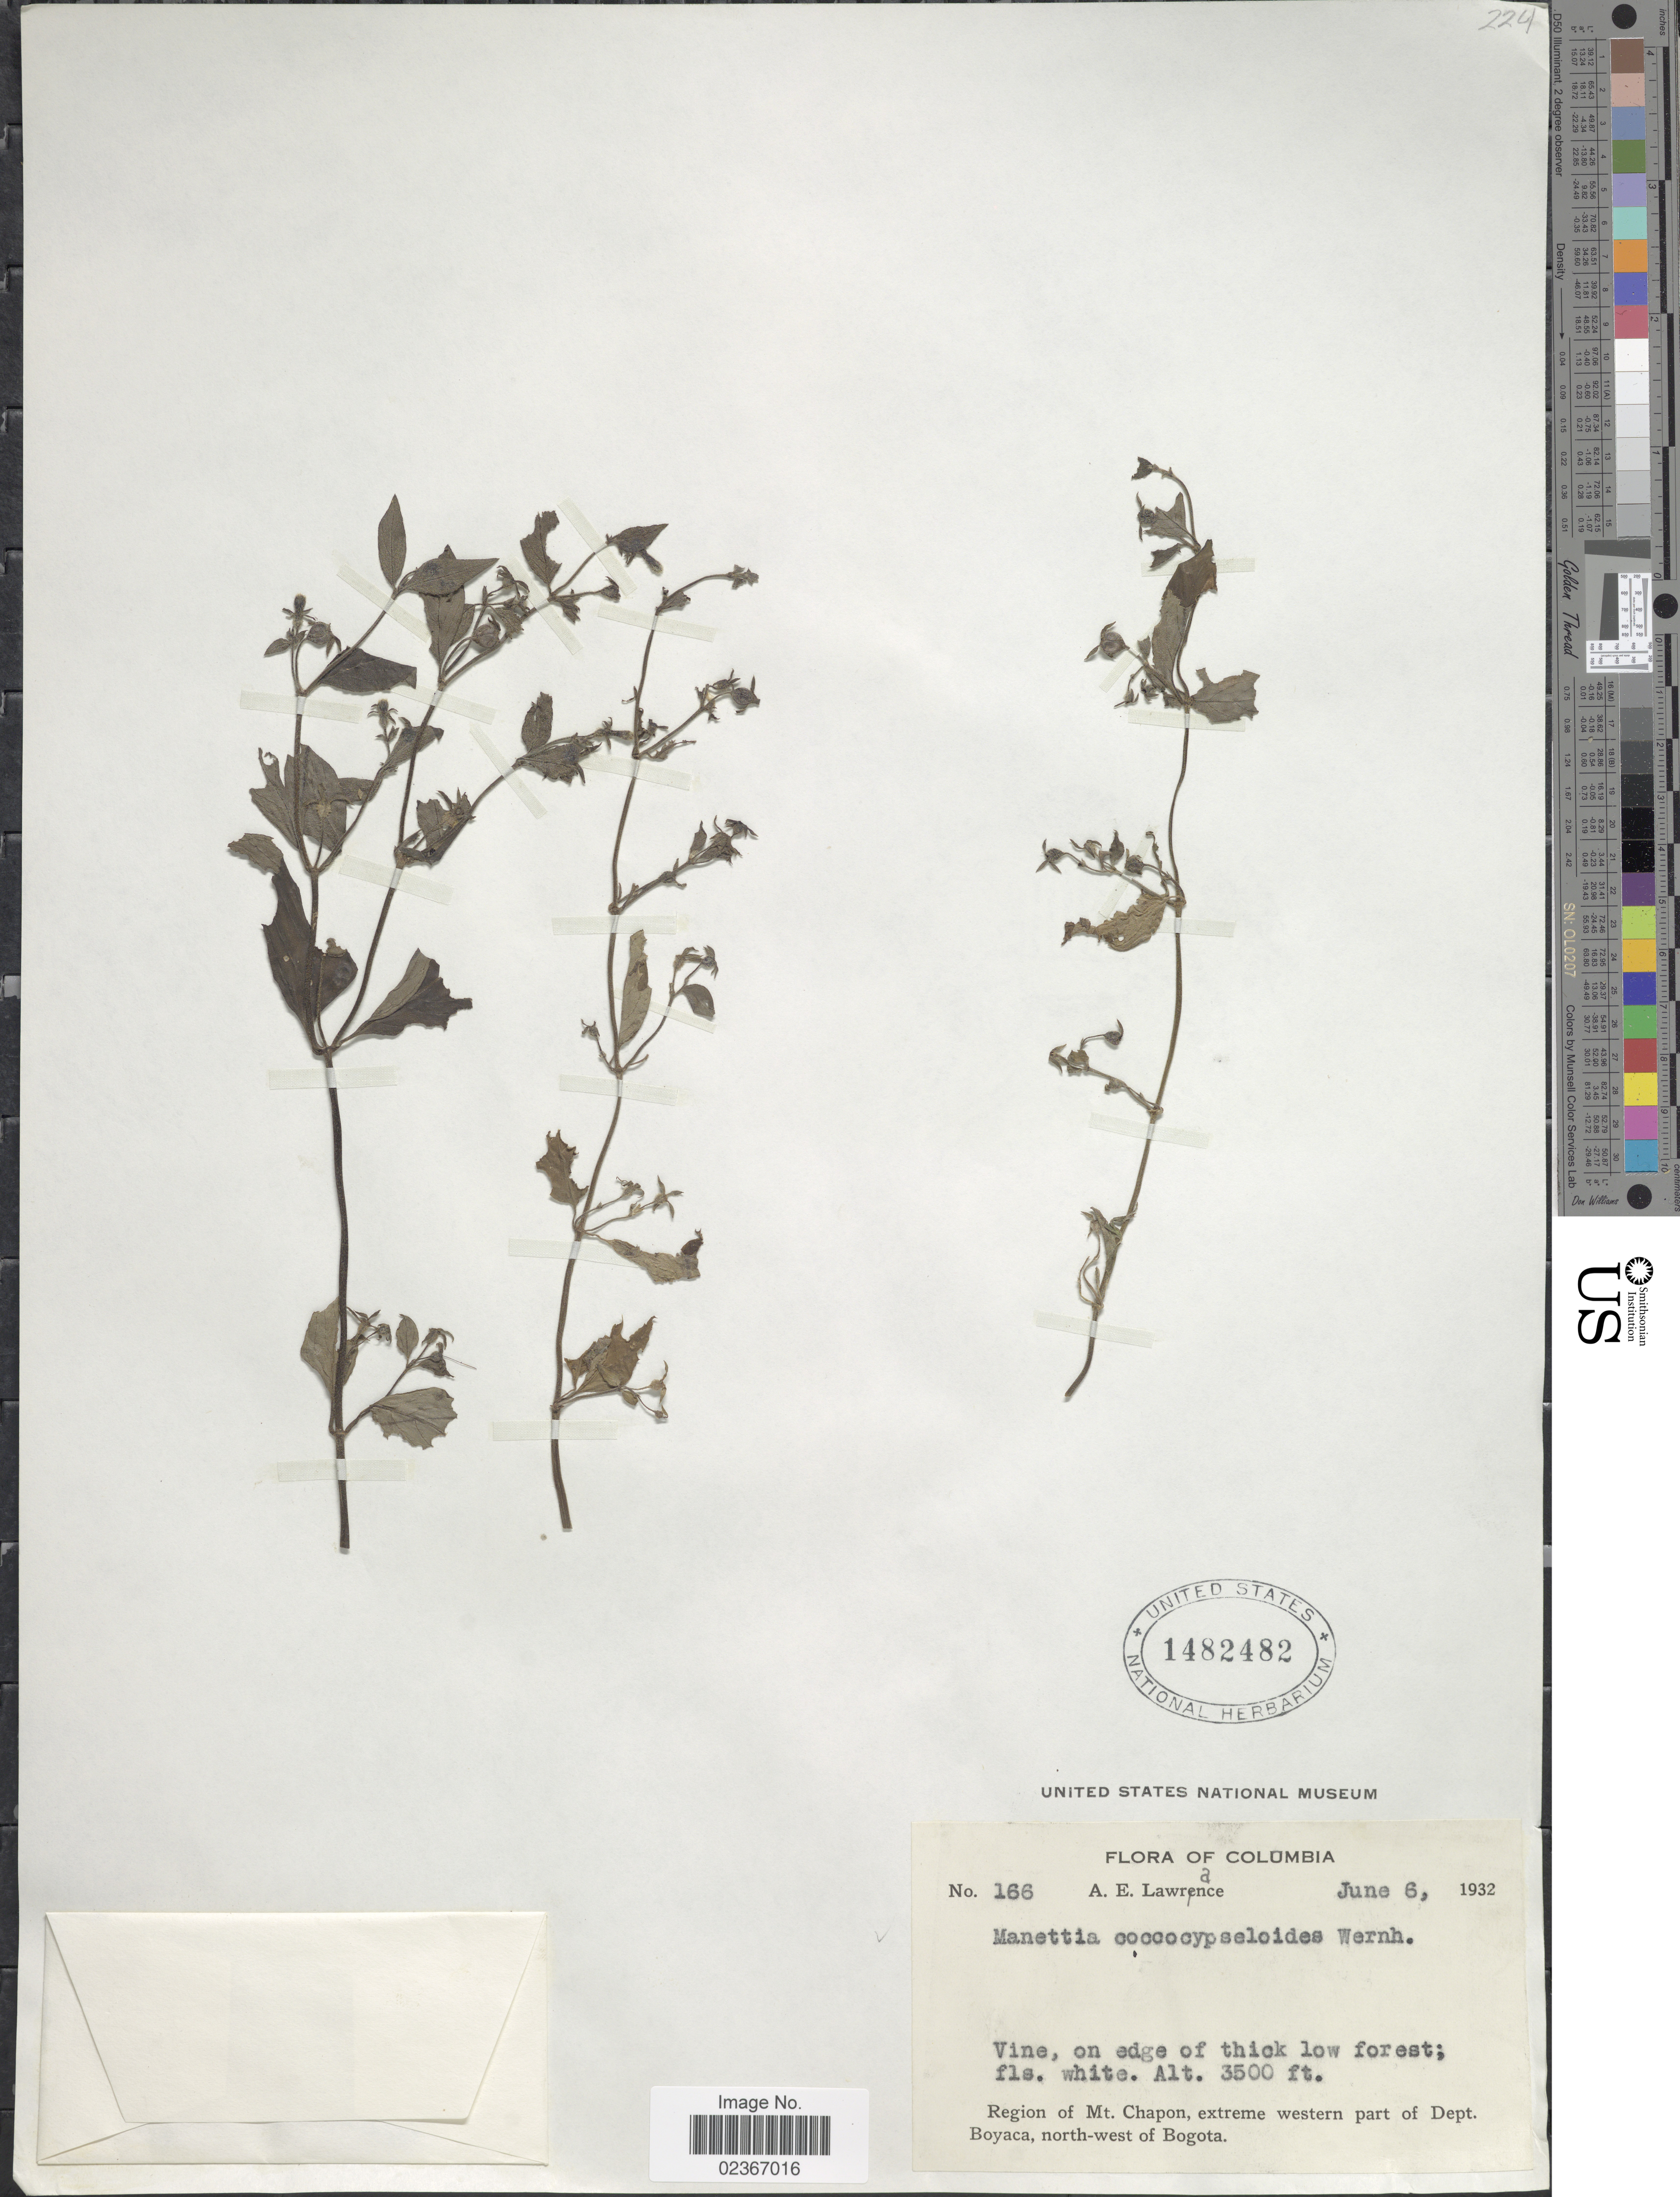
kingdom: Plantae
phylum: Tracheophyta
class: Magnoliopsida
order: Gentianales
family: Rubiaceae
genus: Manettia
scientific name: Manettia coccocypseloides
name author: Wernham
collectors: A. Lawrance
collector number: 166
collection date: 1932-06-06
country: Colombia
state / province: Boyacá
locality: Region of Mt. Chapon, extreme western part of Dept. Boyaca, north-west of Bogota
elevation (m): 1067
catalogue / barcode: US 1482482